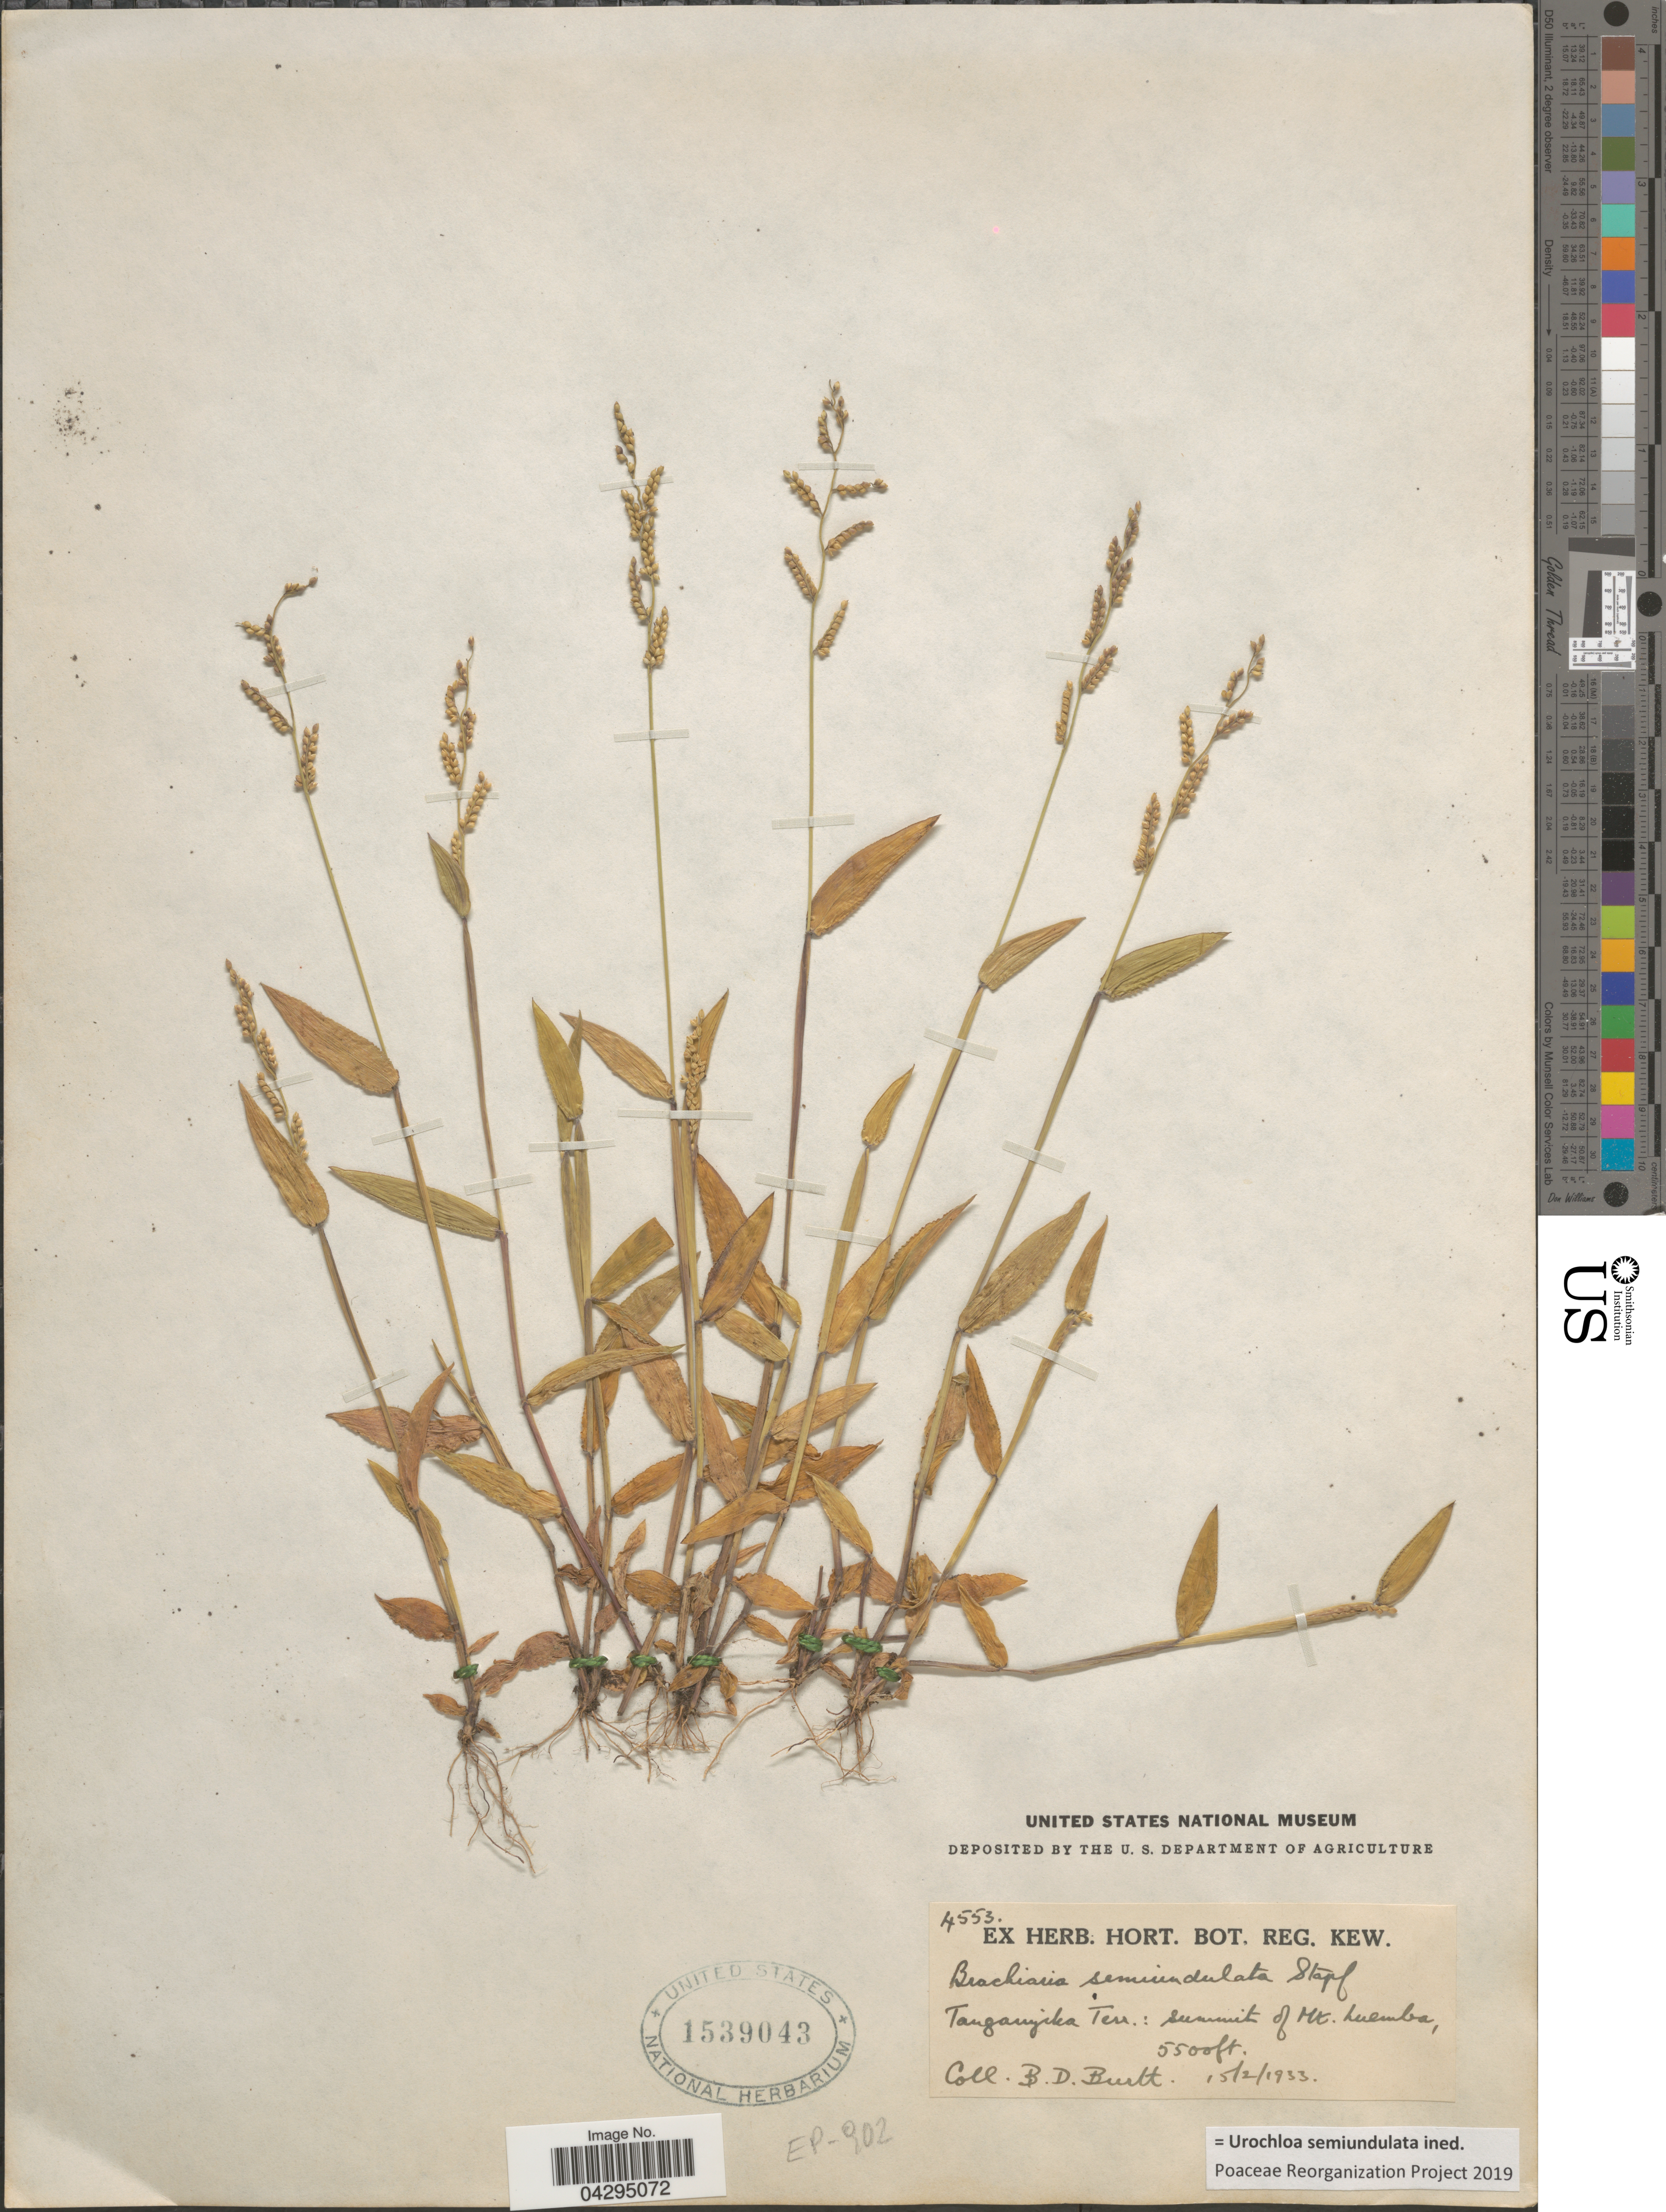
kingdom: Plantae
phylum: Tracheophyta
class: Liliopsida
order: Poales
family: Poaceae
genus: Urochloa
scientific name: Urochloa semiundulata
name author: (Hochst. ex A. Rich.) Ashal. & V. J. Nair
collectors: B. D. Burtt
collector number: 4553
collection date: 1933-02-15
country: Tanzania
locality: Tanganyika Terr.: summit of Mt. Luemba.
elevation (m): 1676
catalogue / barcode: US 1539043